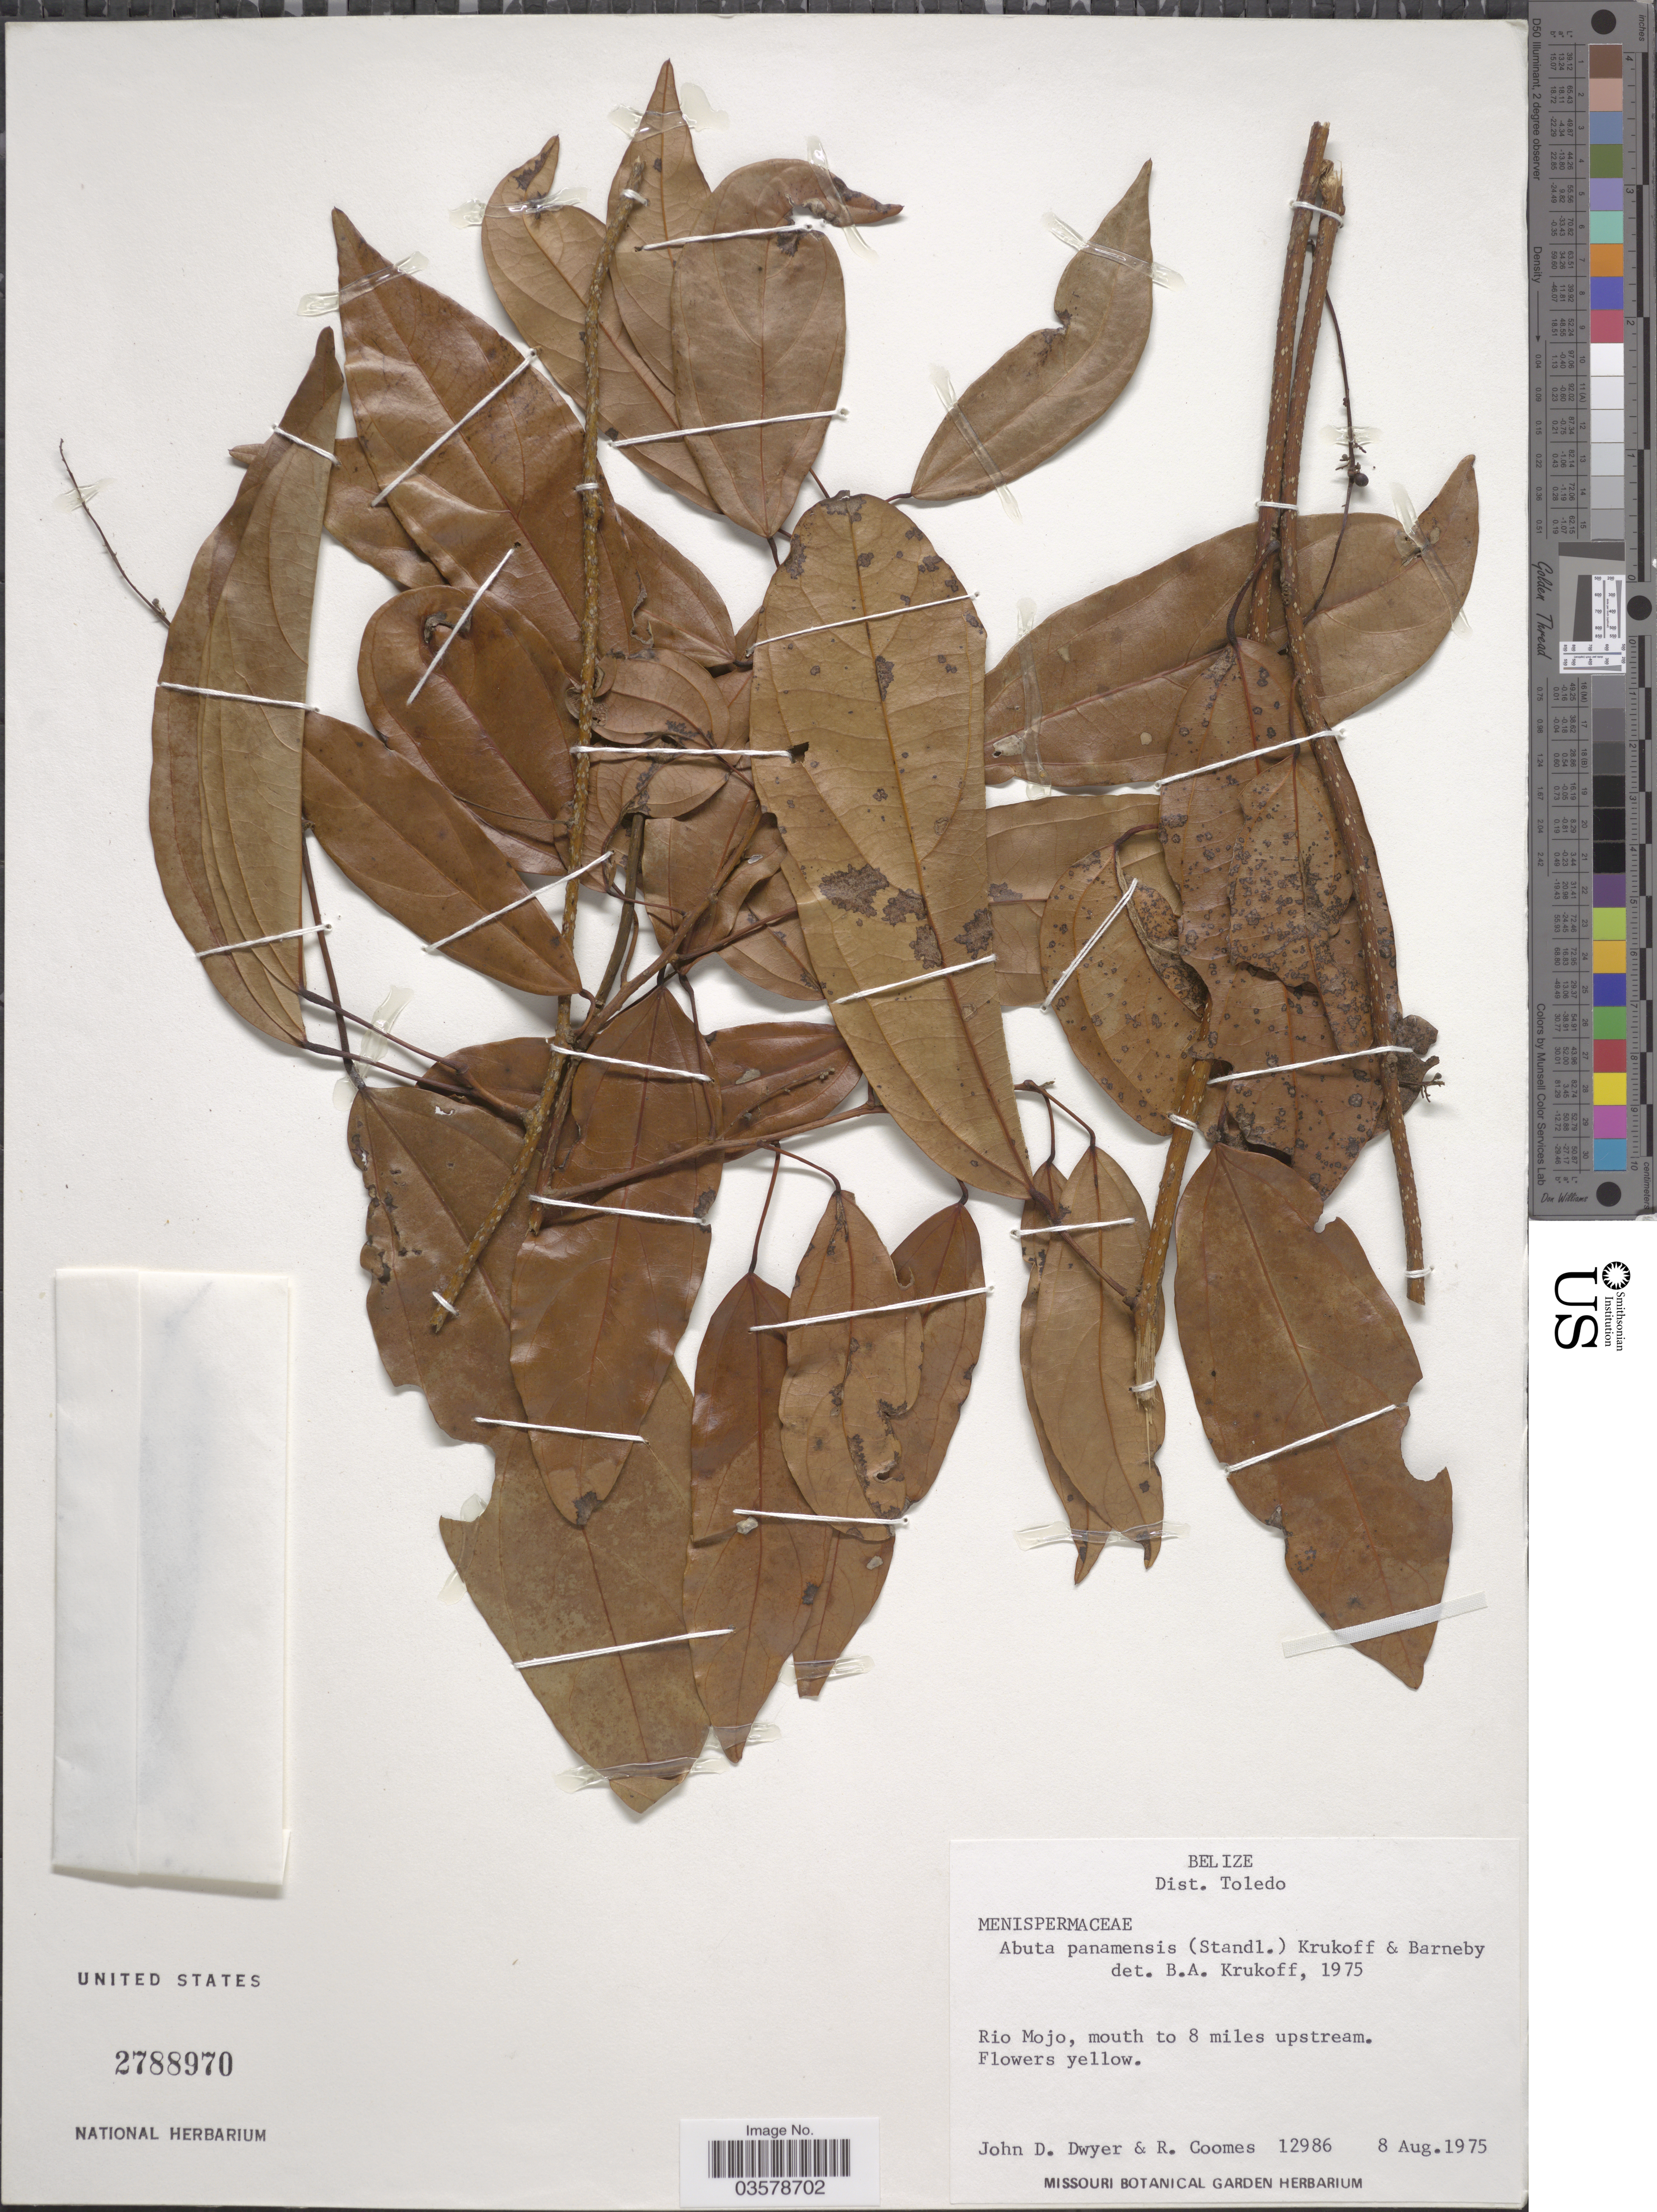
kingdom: Plantae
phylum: Tracheophyta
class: Magnoliopsida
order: Ranunculales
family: Menispermaceae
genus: Abuta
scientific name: Abuta panamensis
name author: (Standl.) Krukoff & Barneby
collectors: J. D. Dwyer & R. Coomes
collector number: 12986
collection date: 1975-08-08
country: Belize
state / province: Toledo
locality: Dist. Toledo. Rio Mojo, mouth to 8 miles upstream.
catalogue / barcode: US 2788970